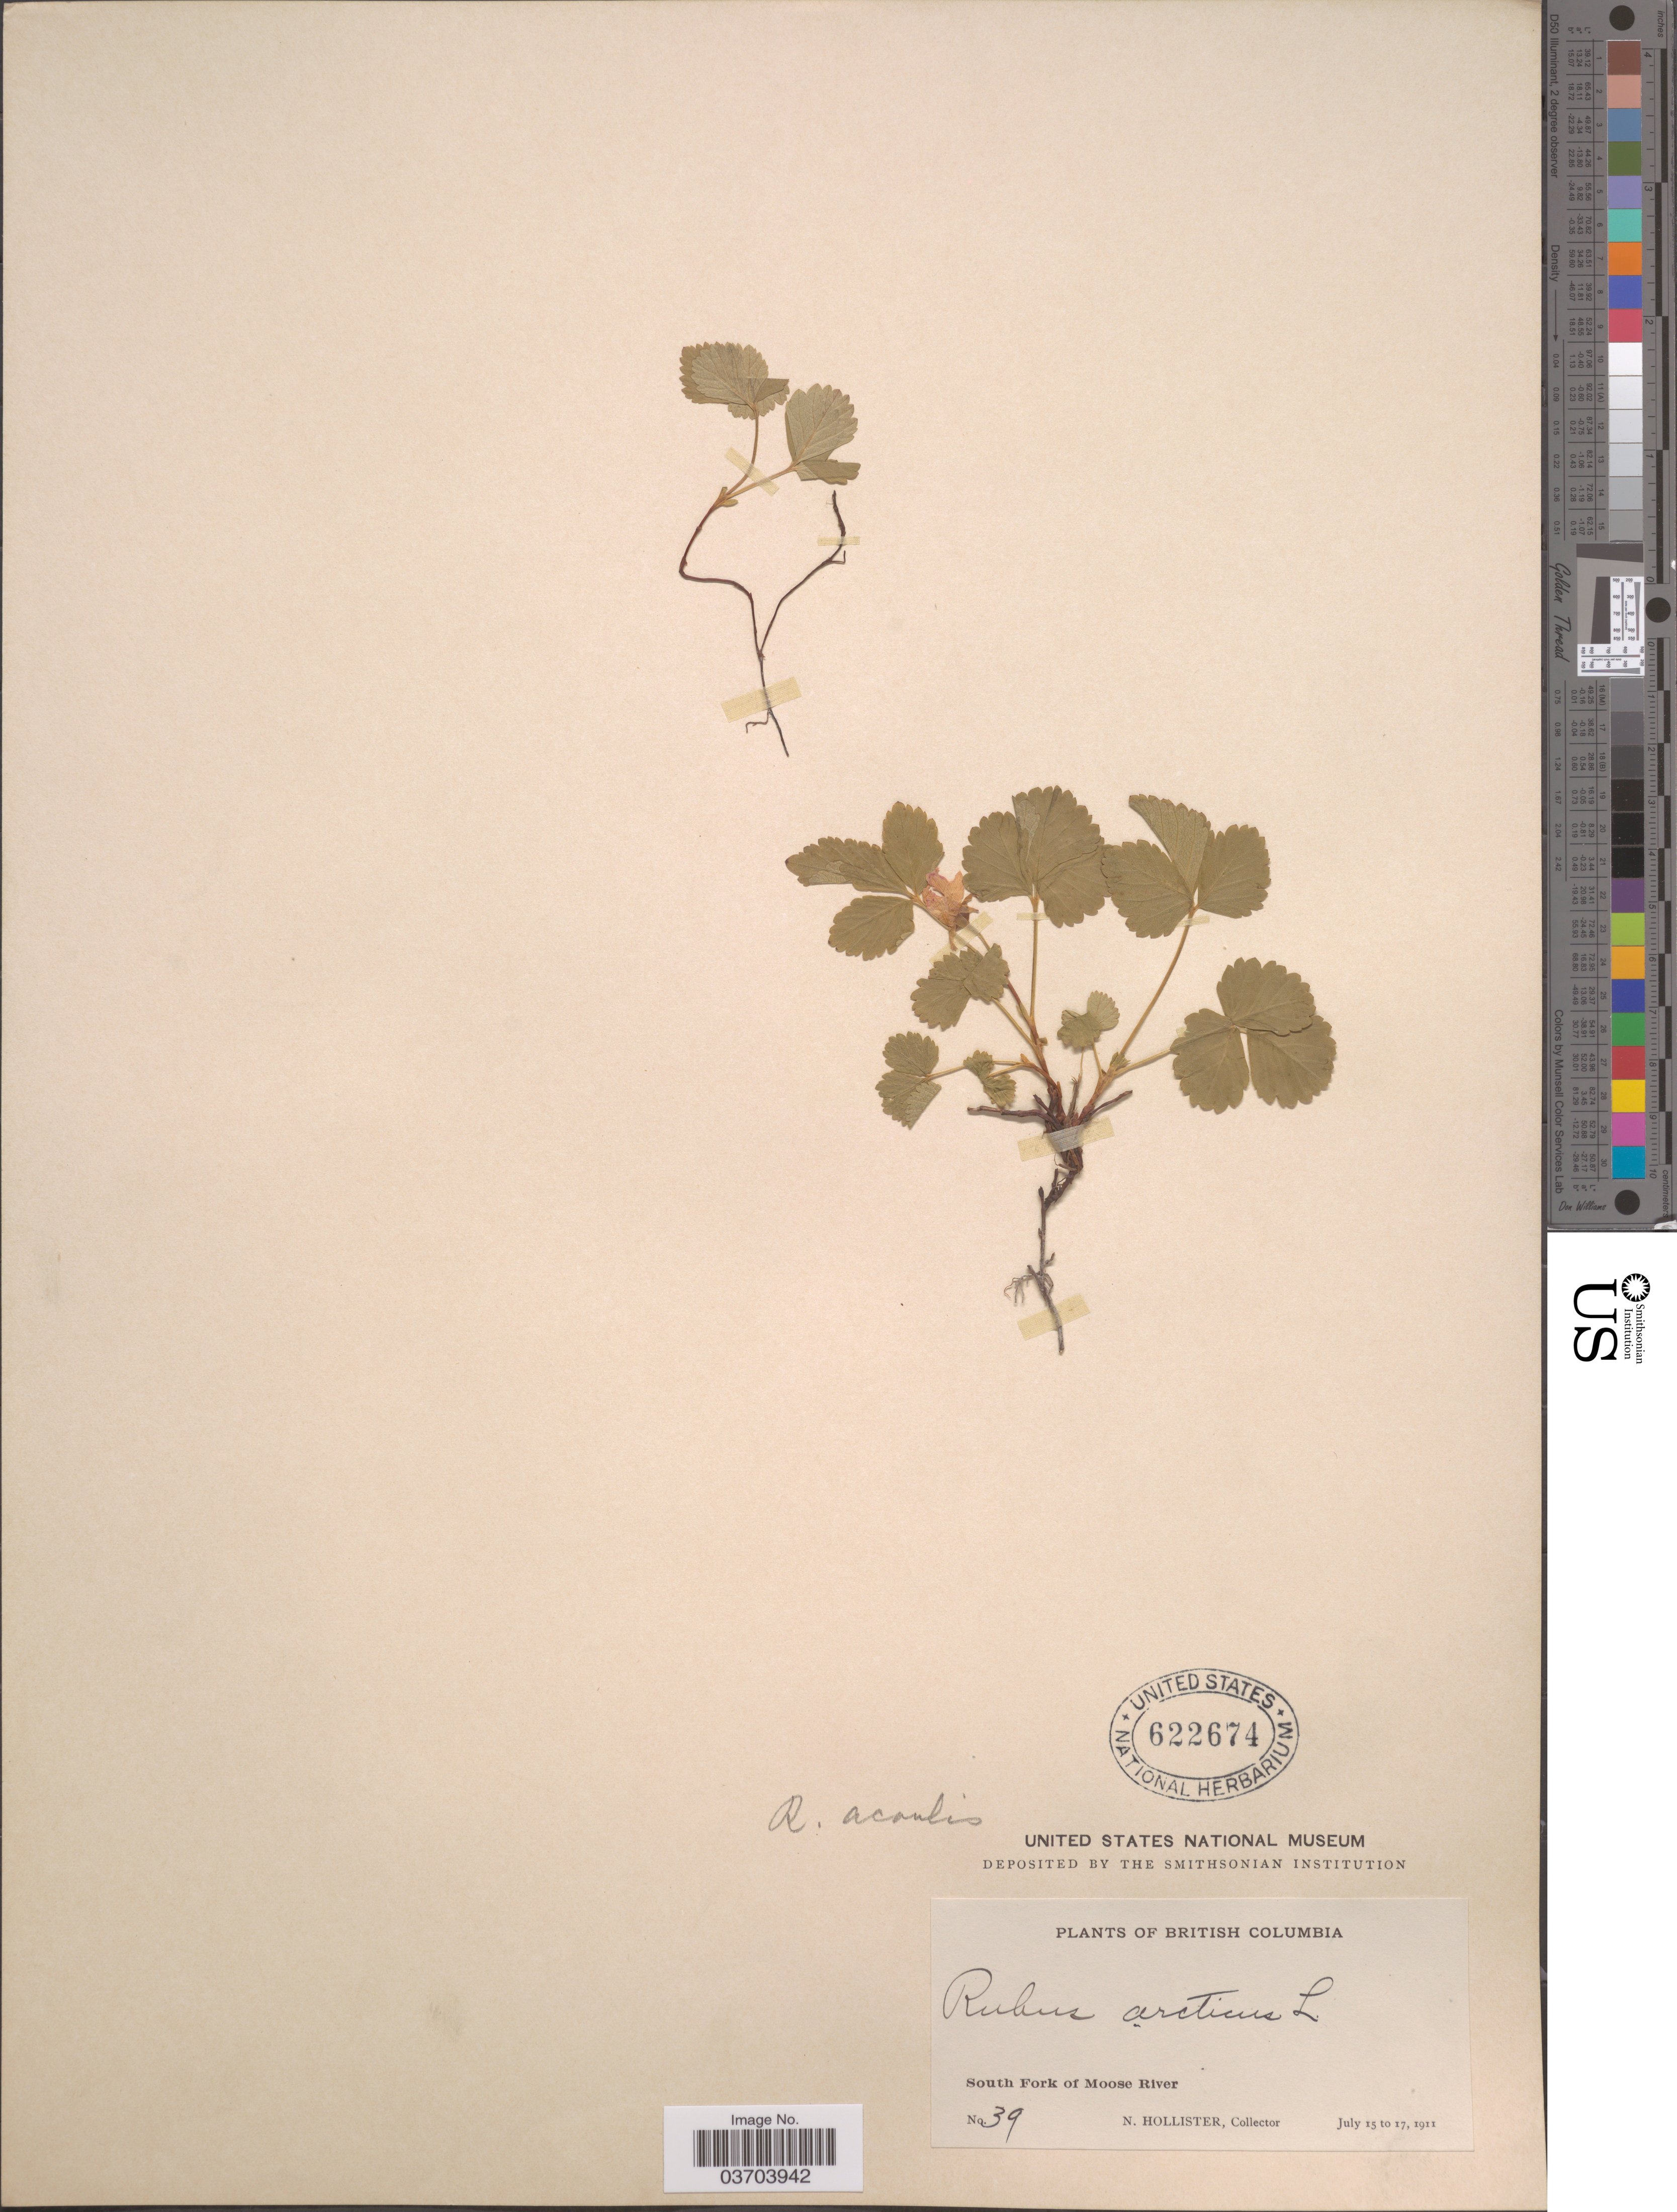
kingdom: Plantae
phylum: Tracheophyta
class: Magnoliopsida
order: Rosales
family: Rosaceae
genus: Rubus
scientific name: Rubus acaulis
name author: Michx.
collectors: N. Hollister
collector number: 39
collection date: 1911-07-15/1911-07-17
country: Canada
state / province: British Columbia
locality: South Fork of Moose River.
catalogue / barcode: US 622674